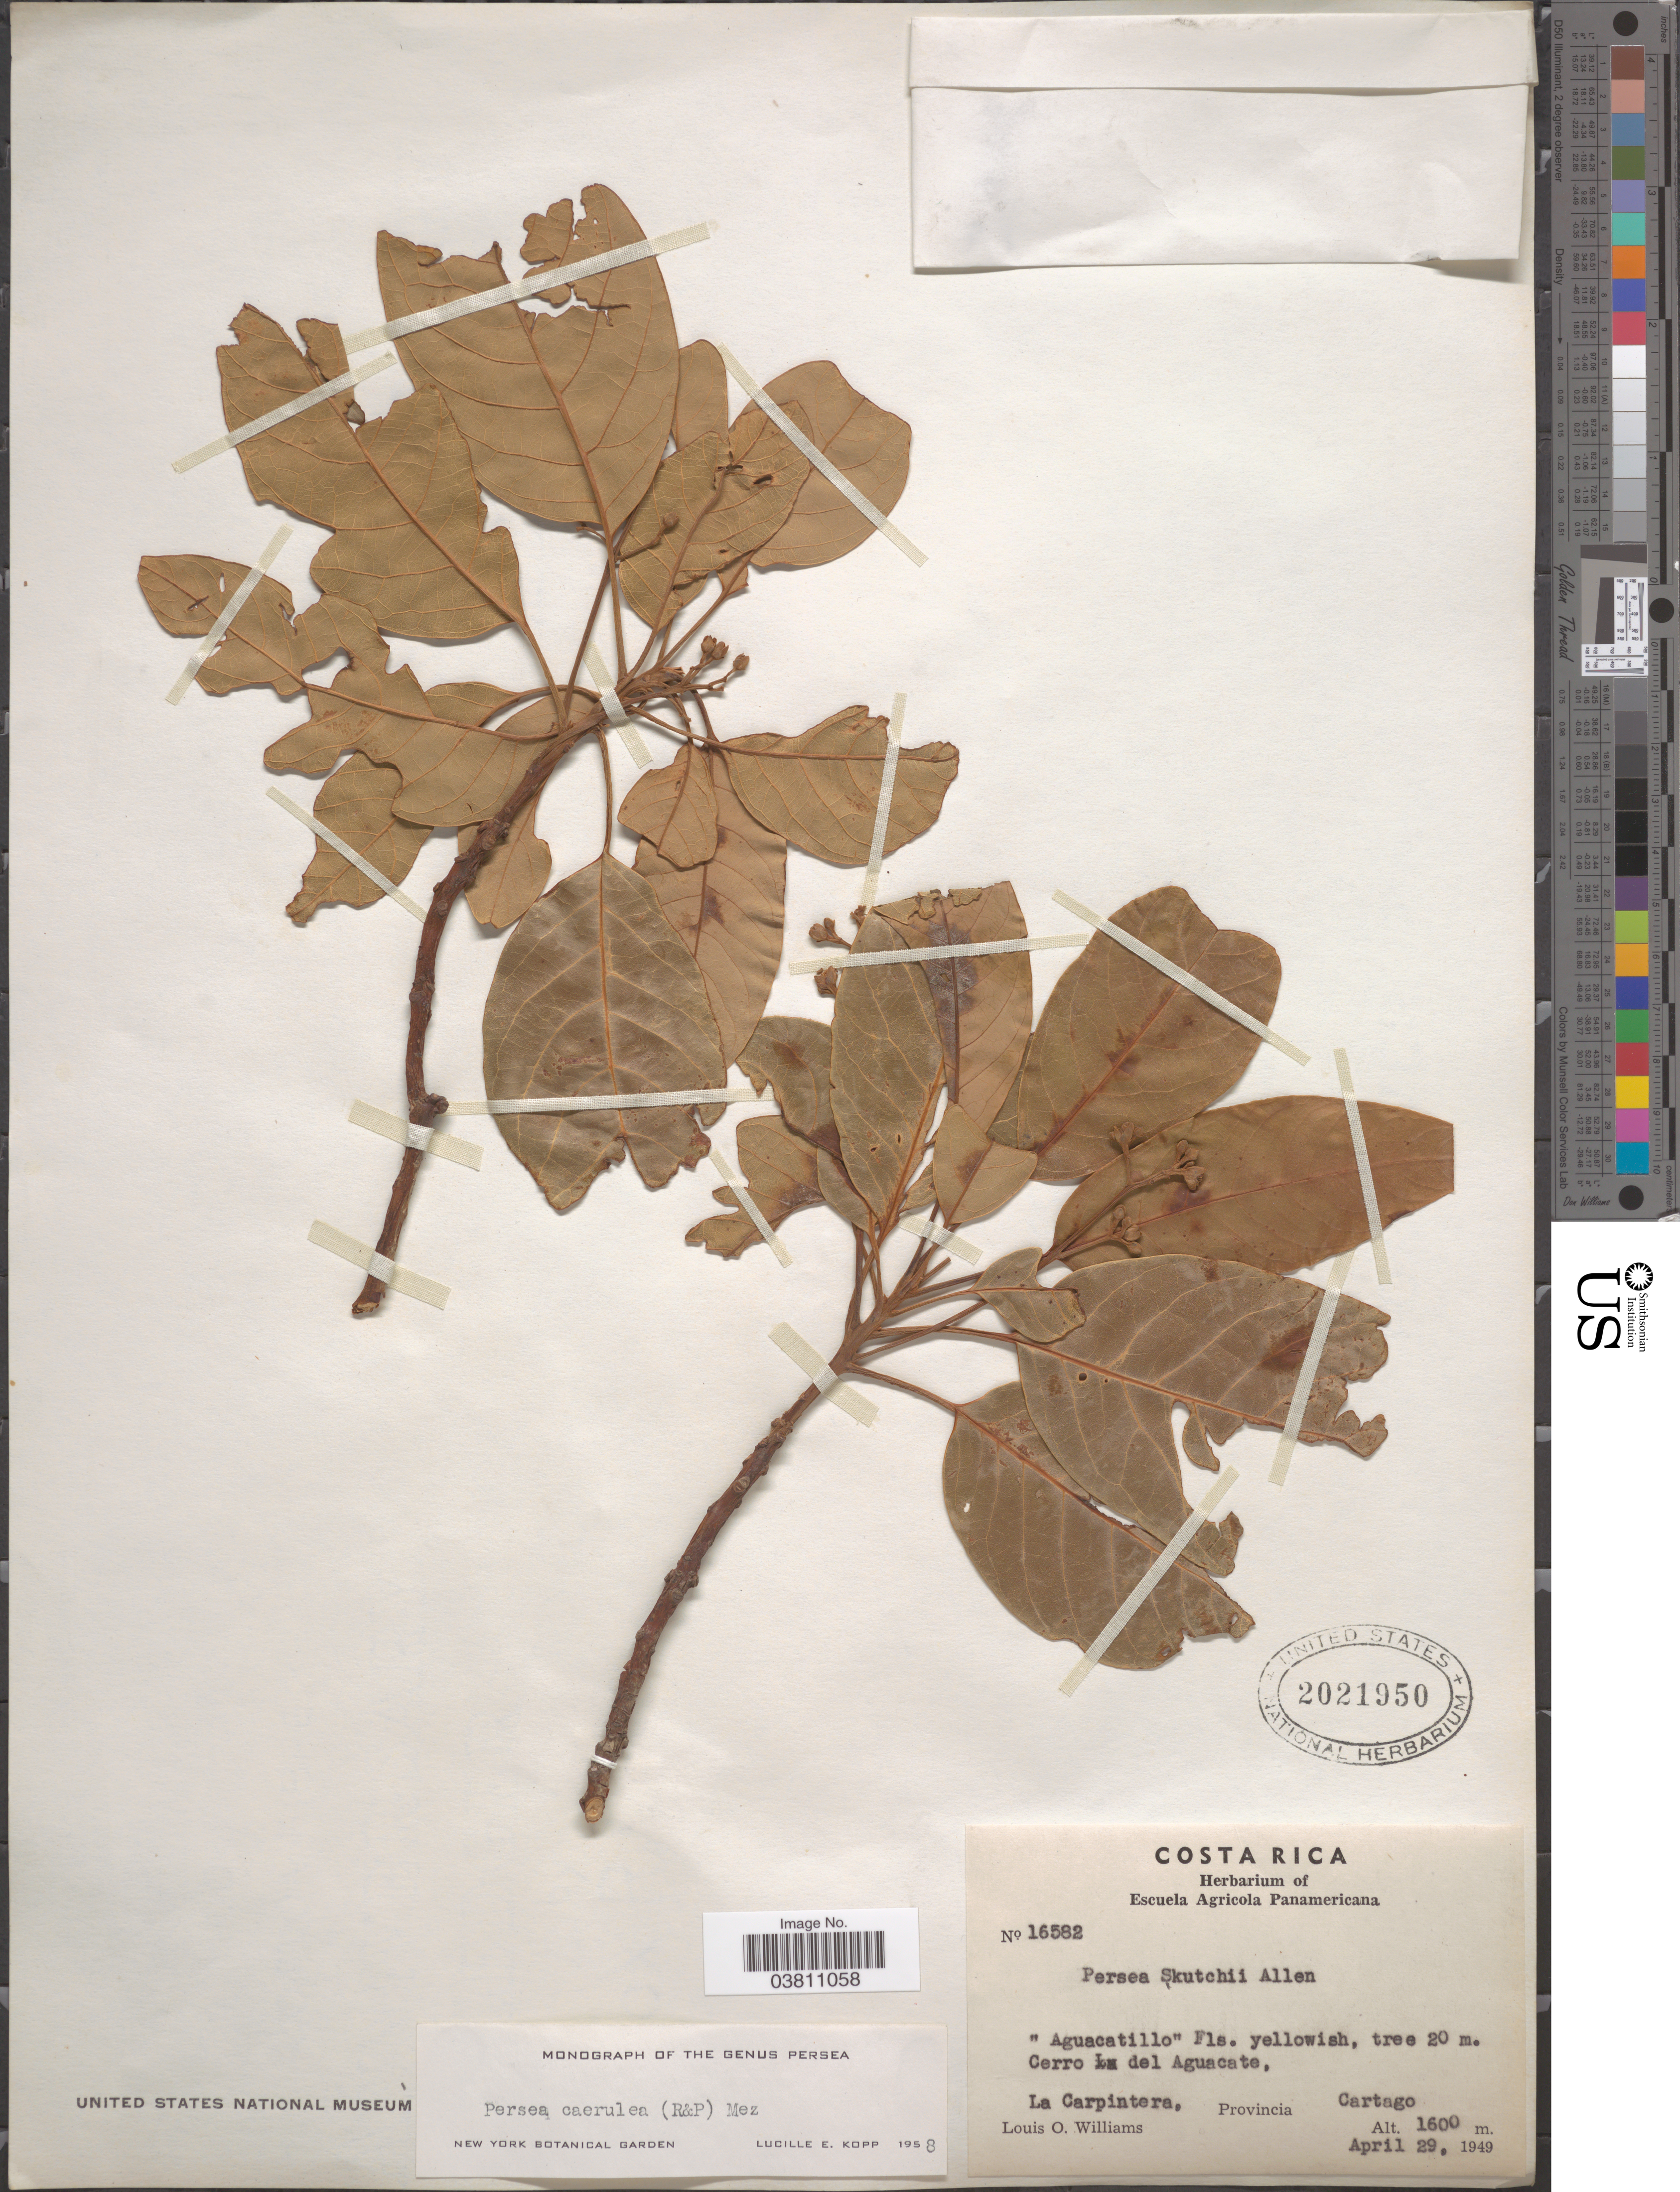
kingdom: Plantae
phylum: Tracheophyta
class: Magnoliopsida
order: Laurales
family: Lauraceae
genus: Persea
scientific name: Persea caerulea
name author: (Ruiz & Pav.) Mez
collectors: L. O. Williams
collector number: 16582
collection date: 1949-04-29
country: Costa Rica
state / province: Cartago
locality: Cerro del Aguacate, La Carpintera.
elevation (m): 1600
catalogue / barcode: US 2021950